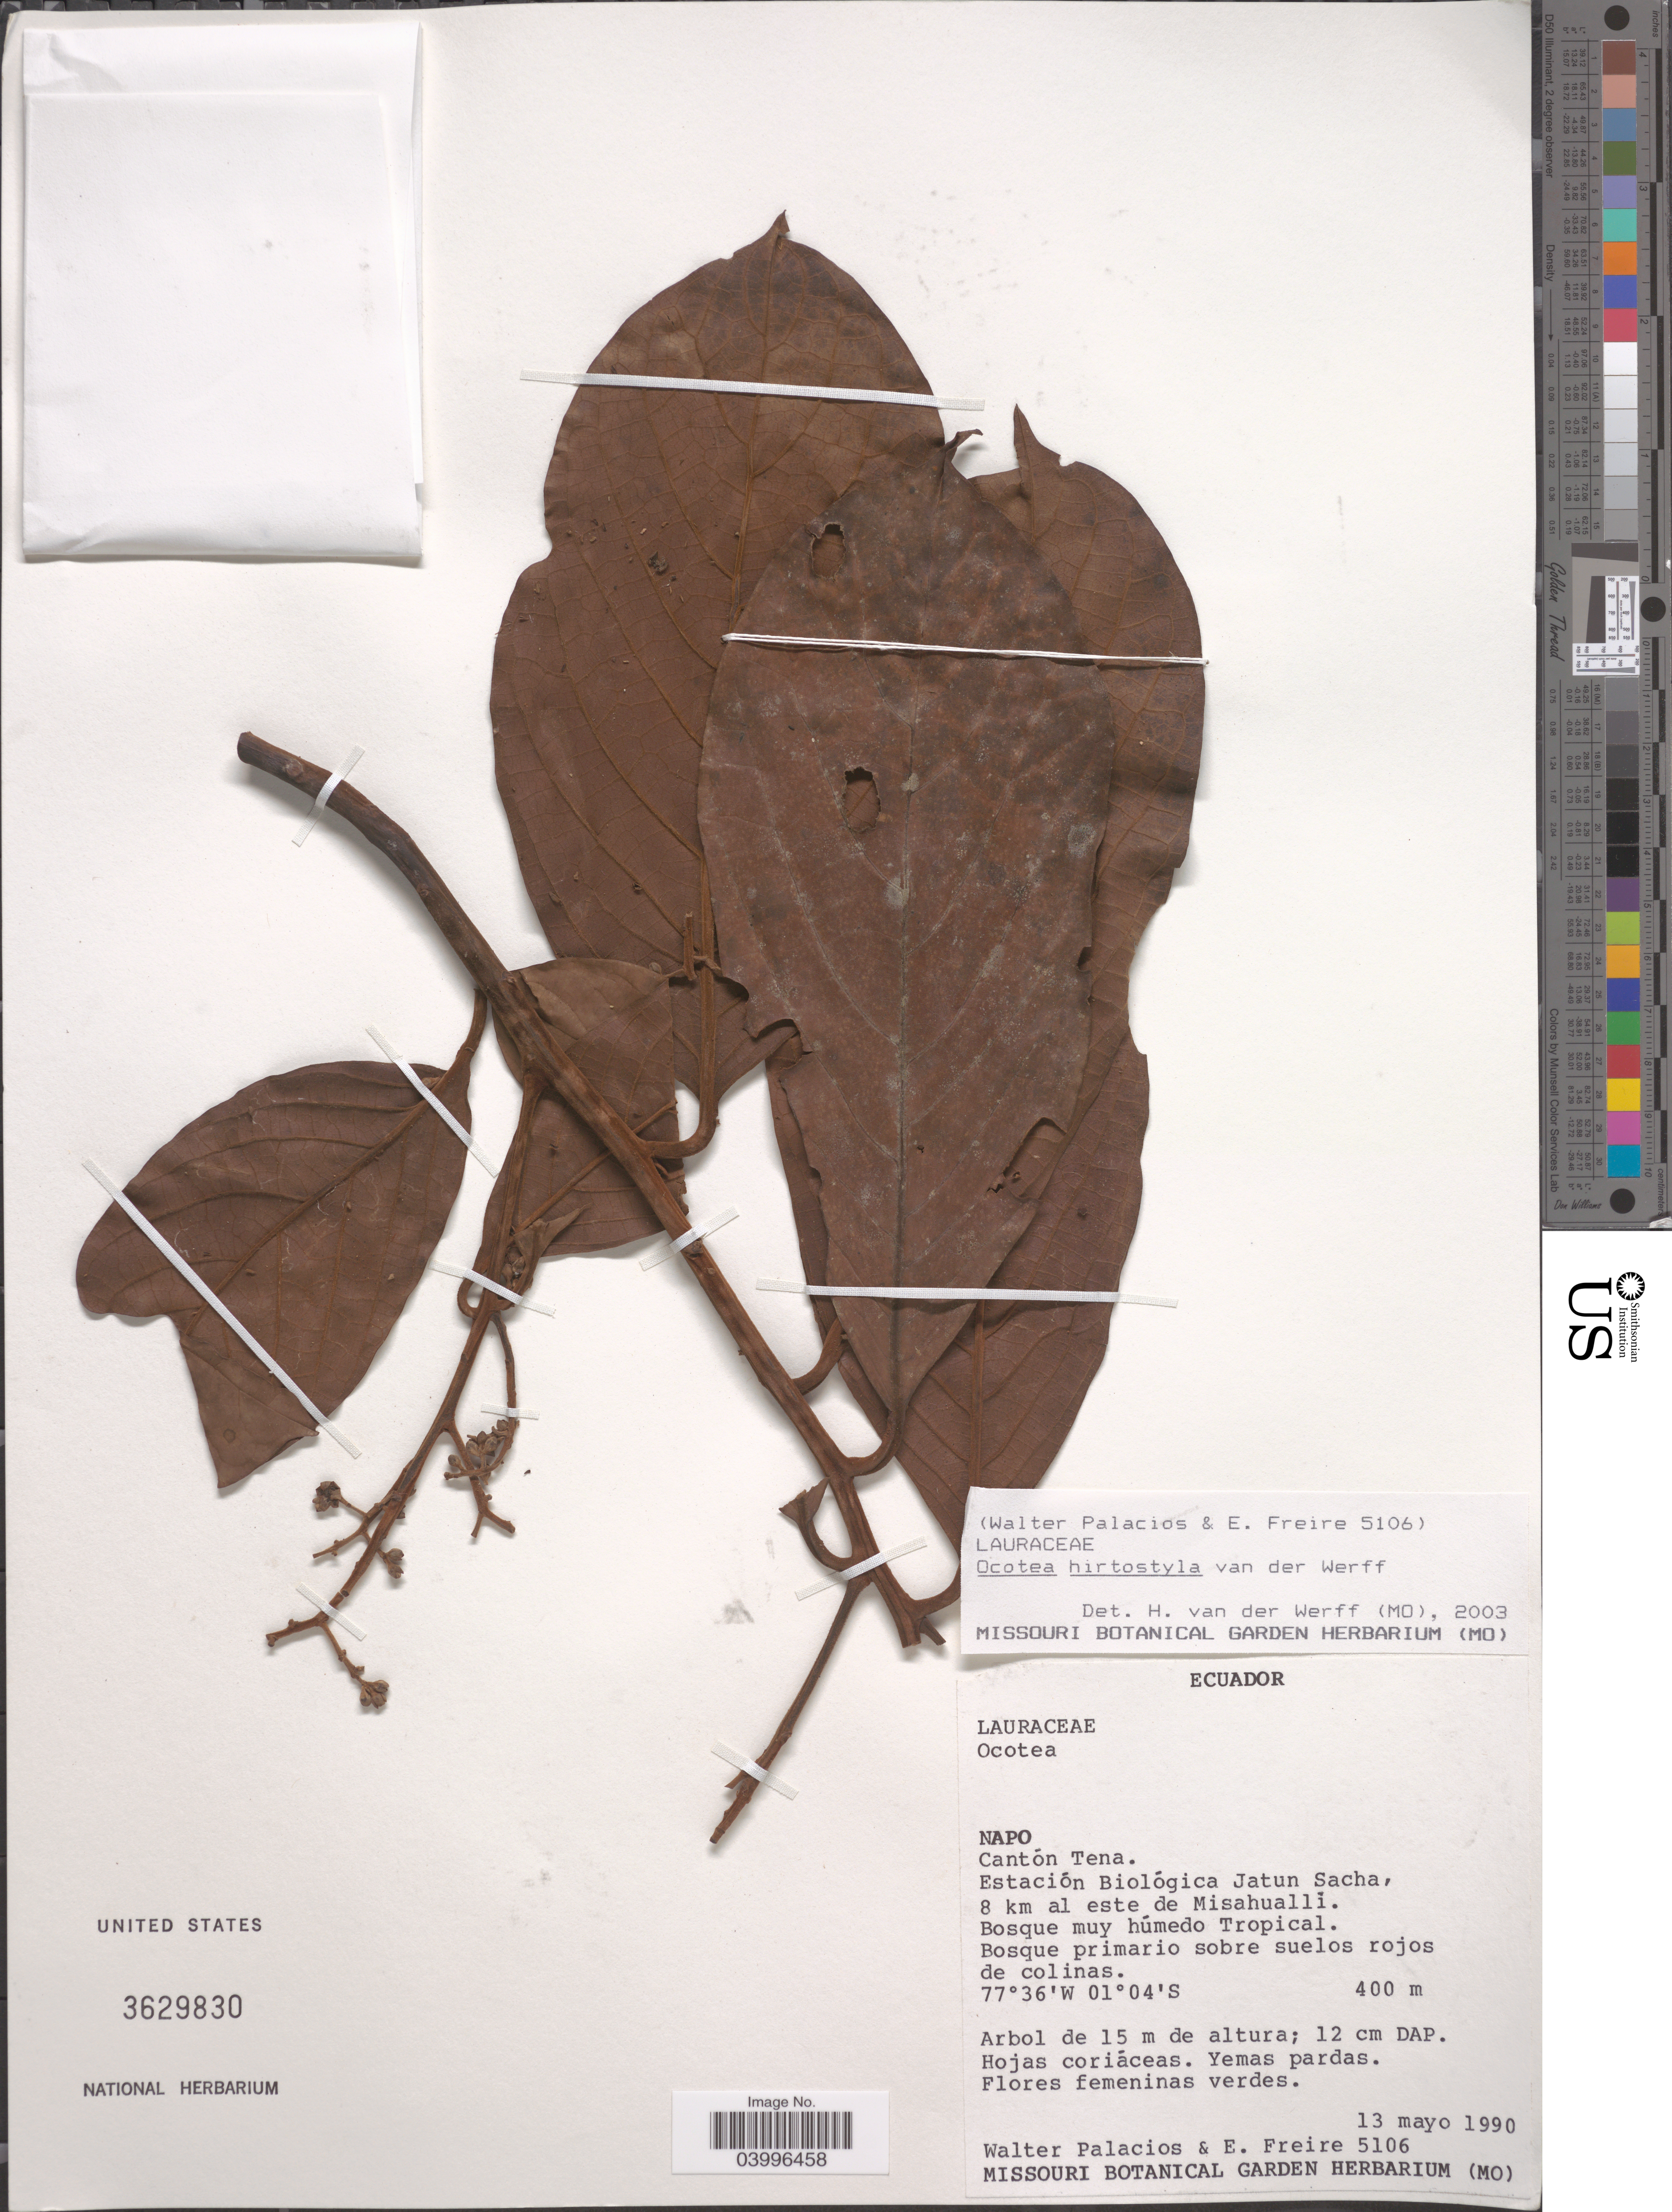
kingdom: Plantae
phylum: Tracheophyta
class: Magnoliopsida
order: Laurales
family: Lauraceae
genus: Ocotea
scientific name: Ocotea hirtostyla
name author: van der Werff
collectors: W. Palacios & E. Freire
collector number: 5106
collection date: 1990-05-13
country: Ecuador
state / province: Napo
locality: Cantón Tena. Estación Biológica Jatun Sacha, 8 km al este de Misahualli. Bosque muy húmedo Tropical.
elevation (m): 400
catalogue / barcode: US 3629830